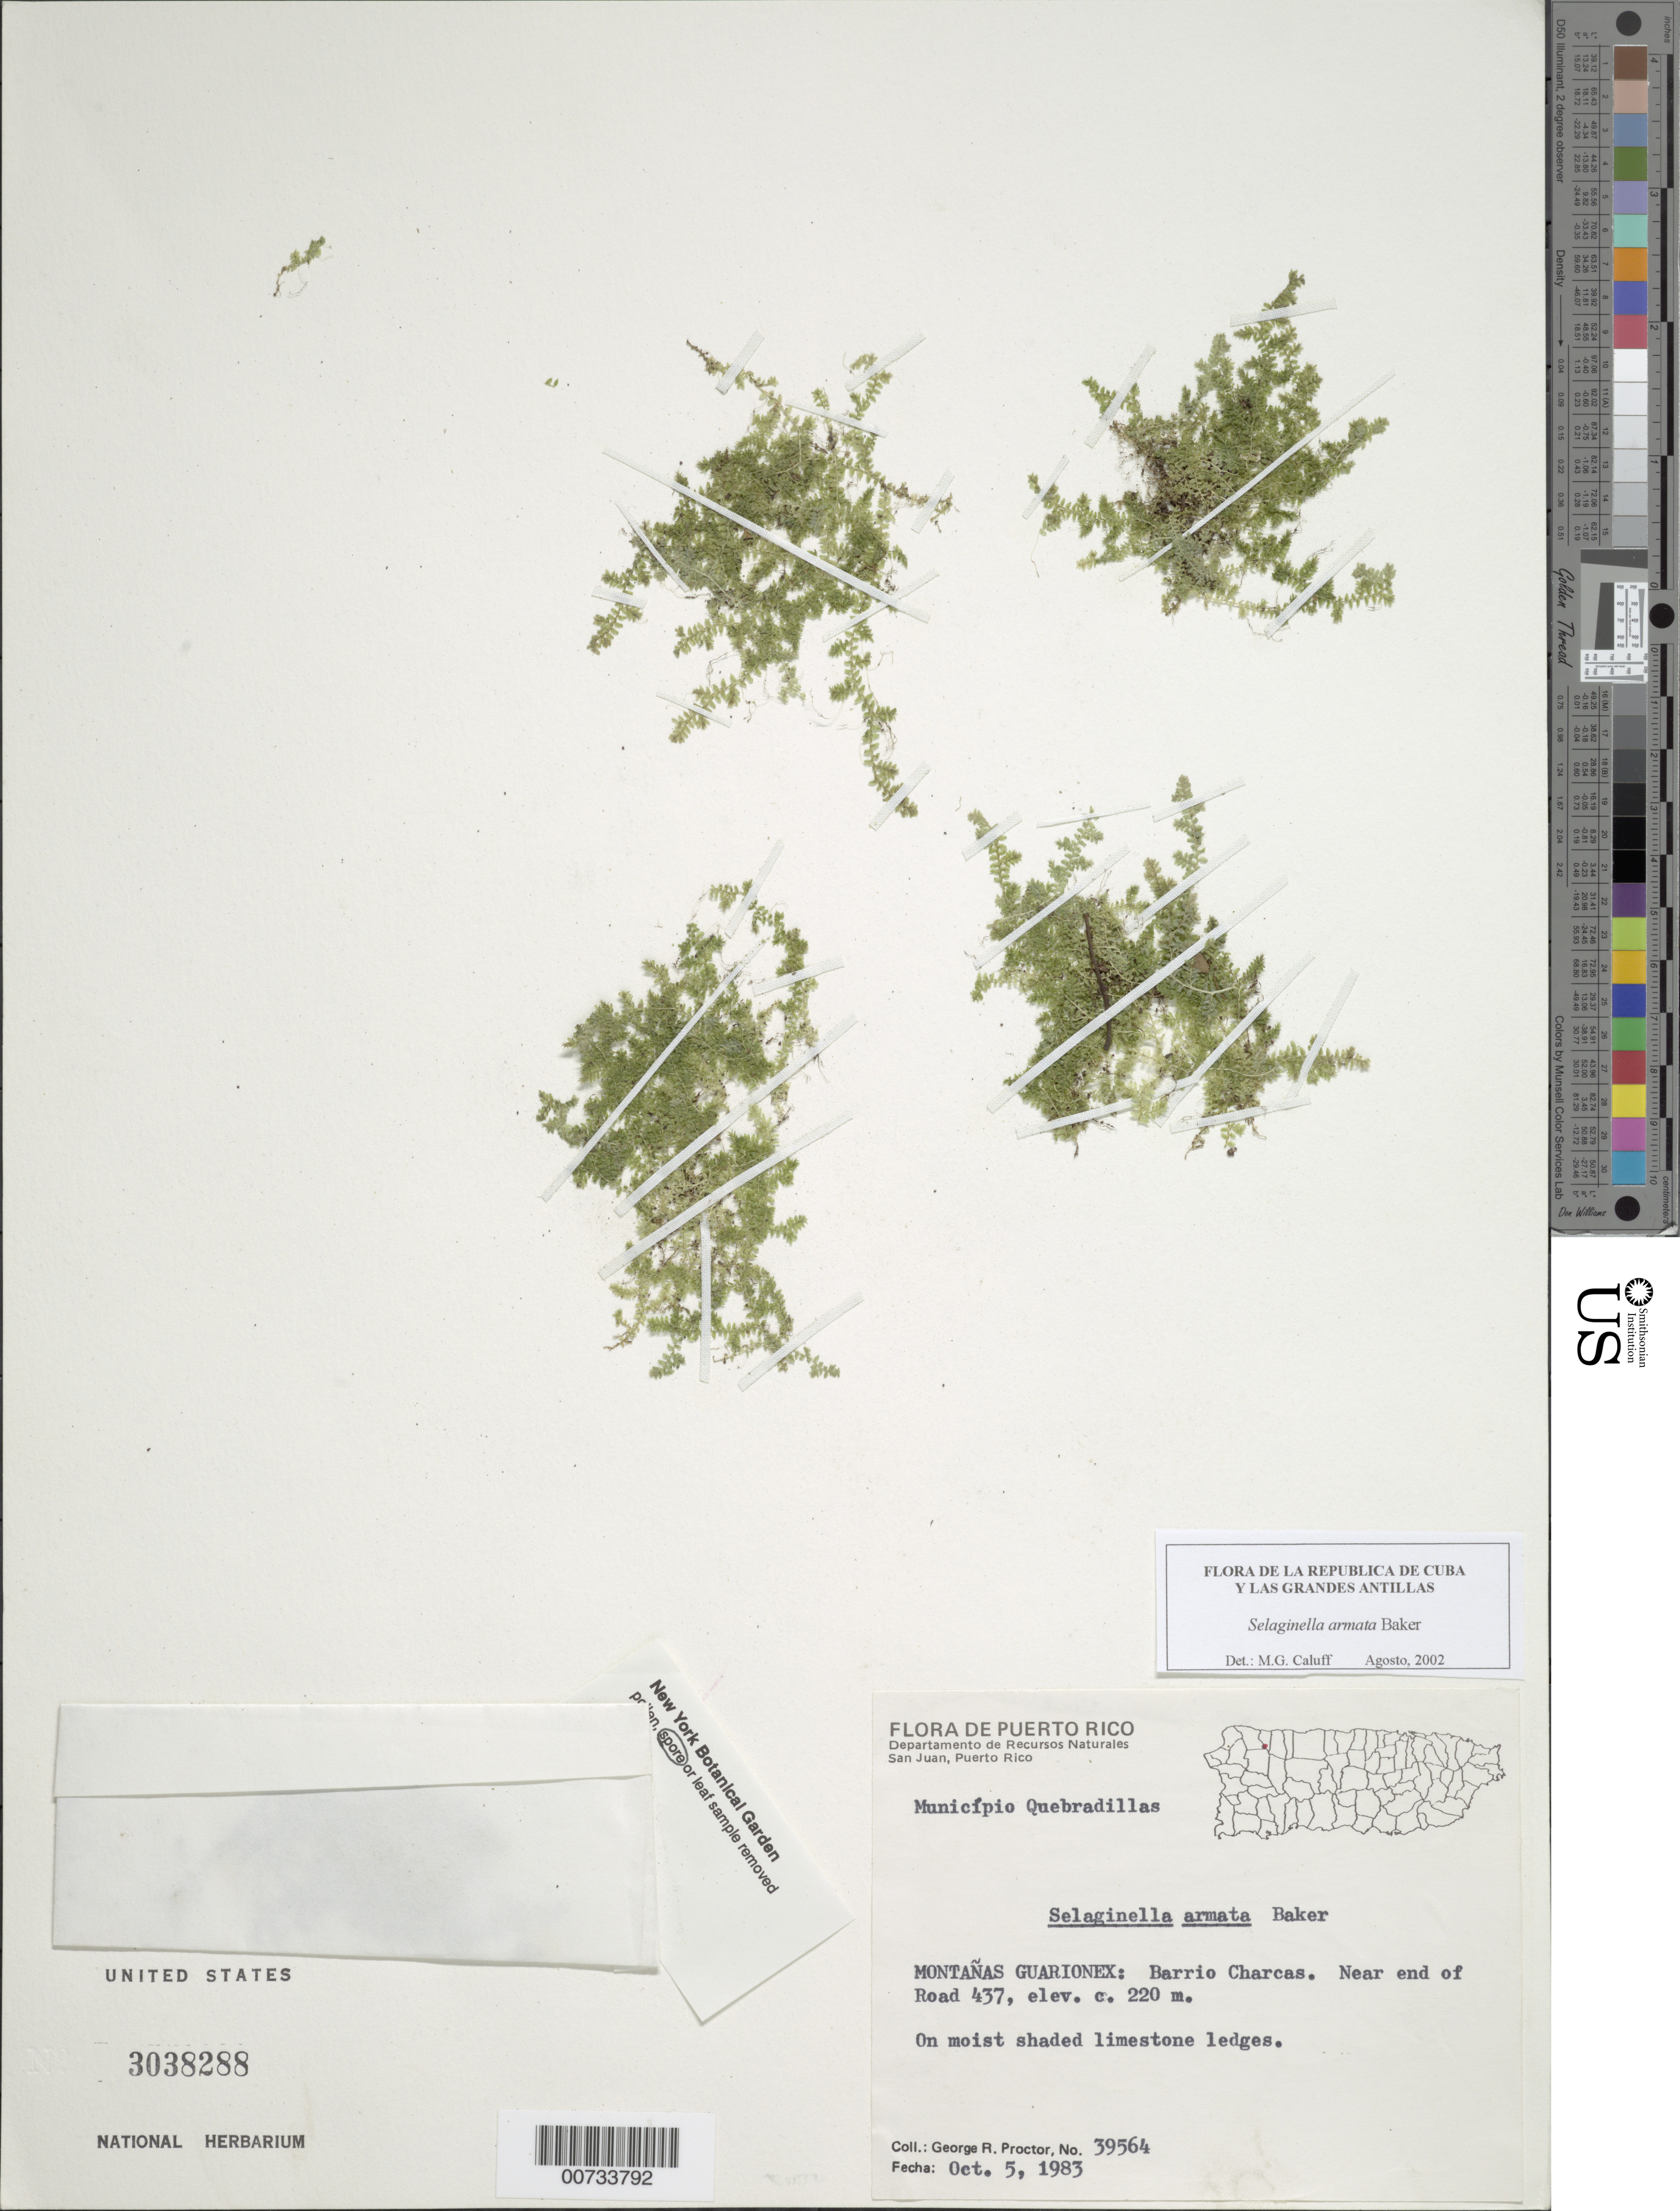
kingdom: Plantae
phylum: Tracheophyta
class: Lycopodiopsida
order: Selaginellales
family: Selaginellaceae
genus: Selaginella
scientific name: Selaginella armata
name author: Baker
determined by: Caluff, M. García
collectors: G. R. Proctor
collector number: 39564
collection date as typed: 05 Oct 1983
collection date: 1983-10-05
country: Puerto Rico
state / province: Quebradillas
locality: Montanas Guarionex: Barrio Charcas, near end of Road 437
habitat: On moist shaded limestone ledges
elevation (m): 220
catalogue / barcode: US 3038288